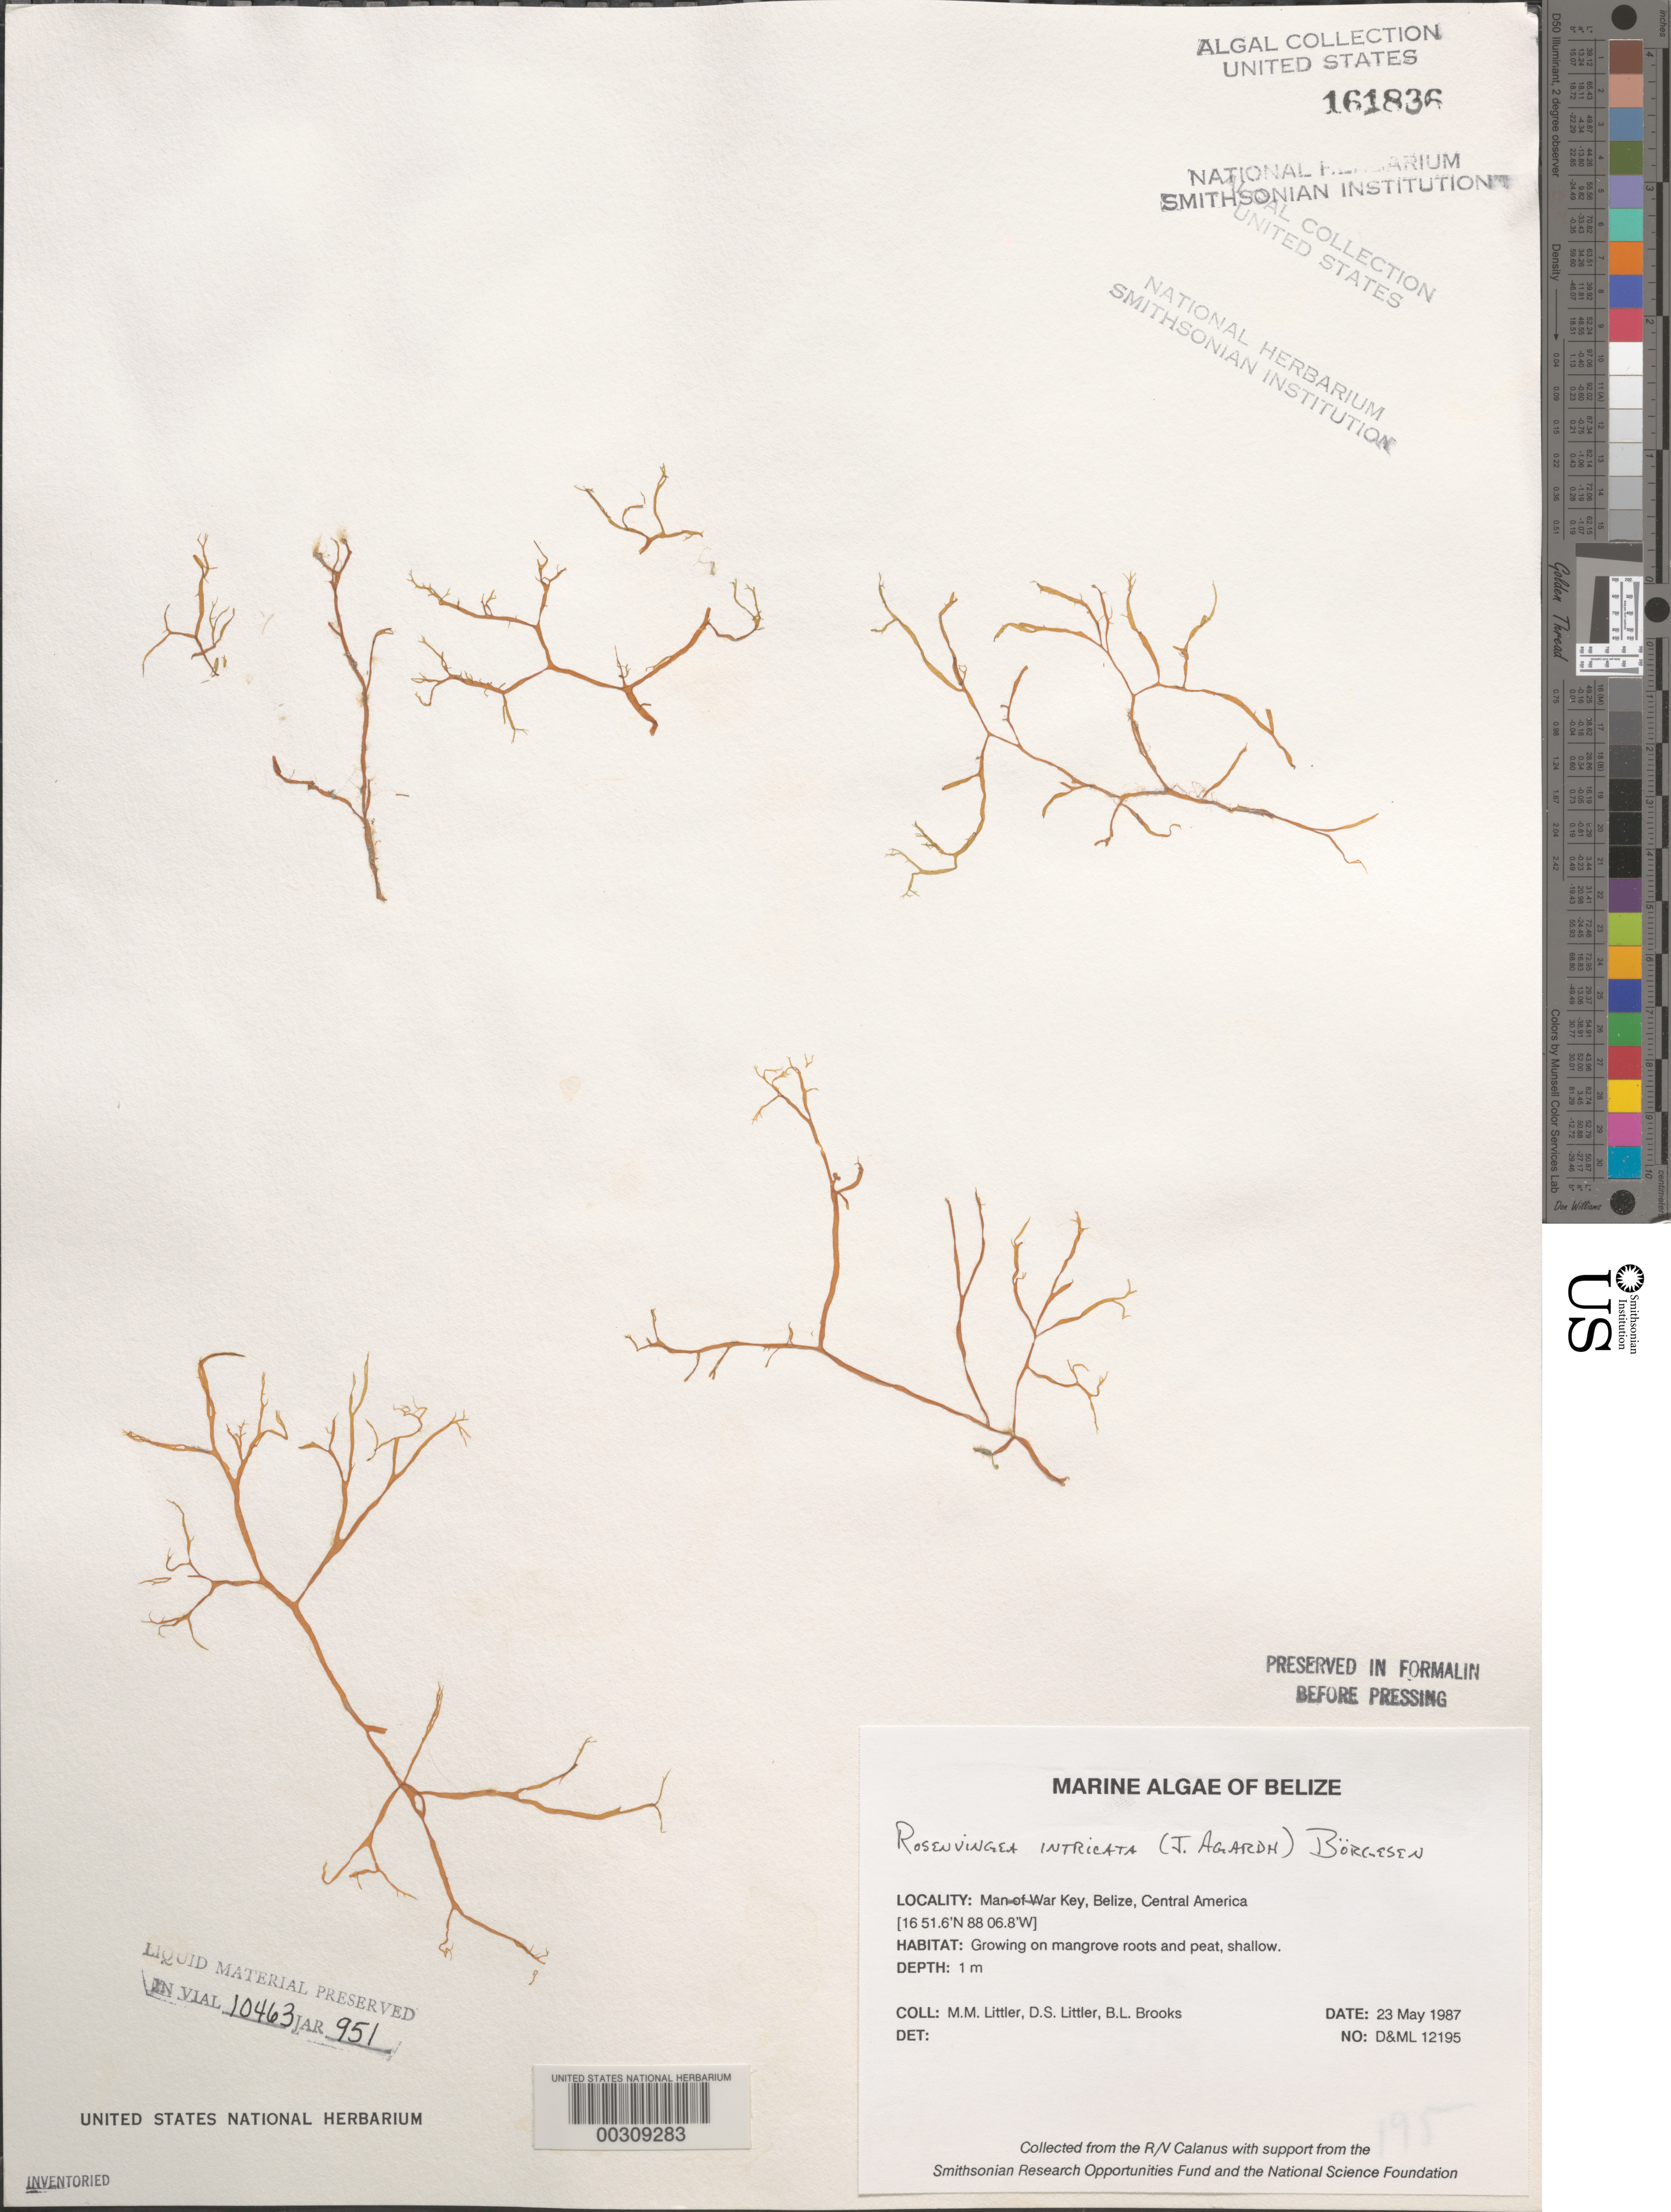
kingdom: Chromista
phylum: Ochrophyta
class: Phaeophyceae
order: Scytosiphonales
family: Scytosiphonaceae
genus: Rosenvingea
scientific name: Rosenvingea endiviifolia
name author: (Martius) M.J. Wynne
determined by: Algae name updating Project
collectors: M. M. Littler, D. S. Littler & B. Brooks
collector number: D&ML 12195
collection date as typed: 23 May 1987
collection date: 1987-05-23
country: Belize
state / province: Stann Creek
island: Man of War Cay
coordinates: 16 51.6'N, 88 06.8'W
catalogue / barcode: US 161836